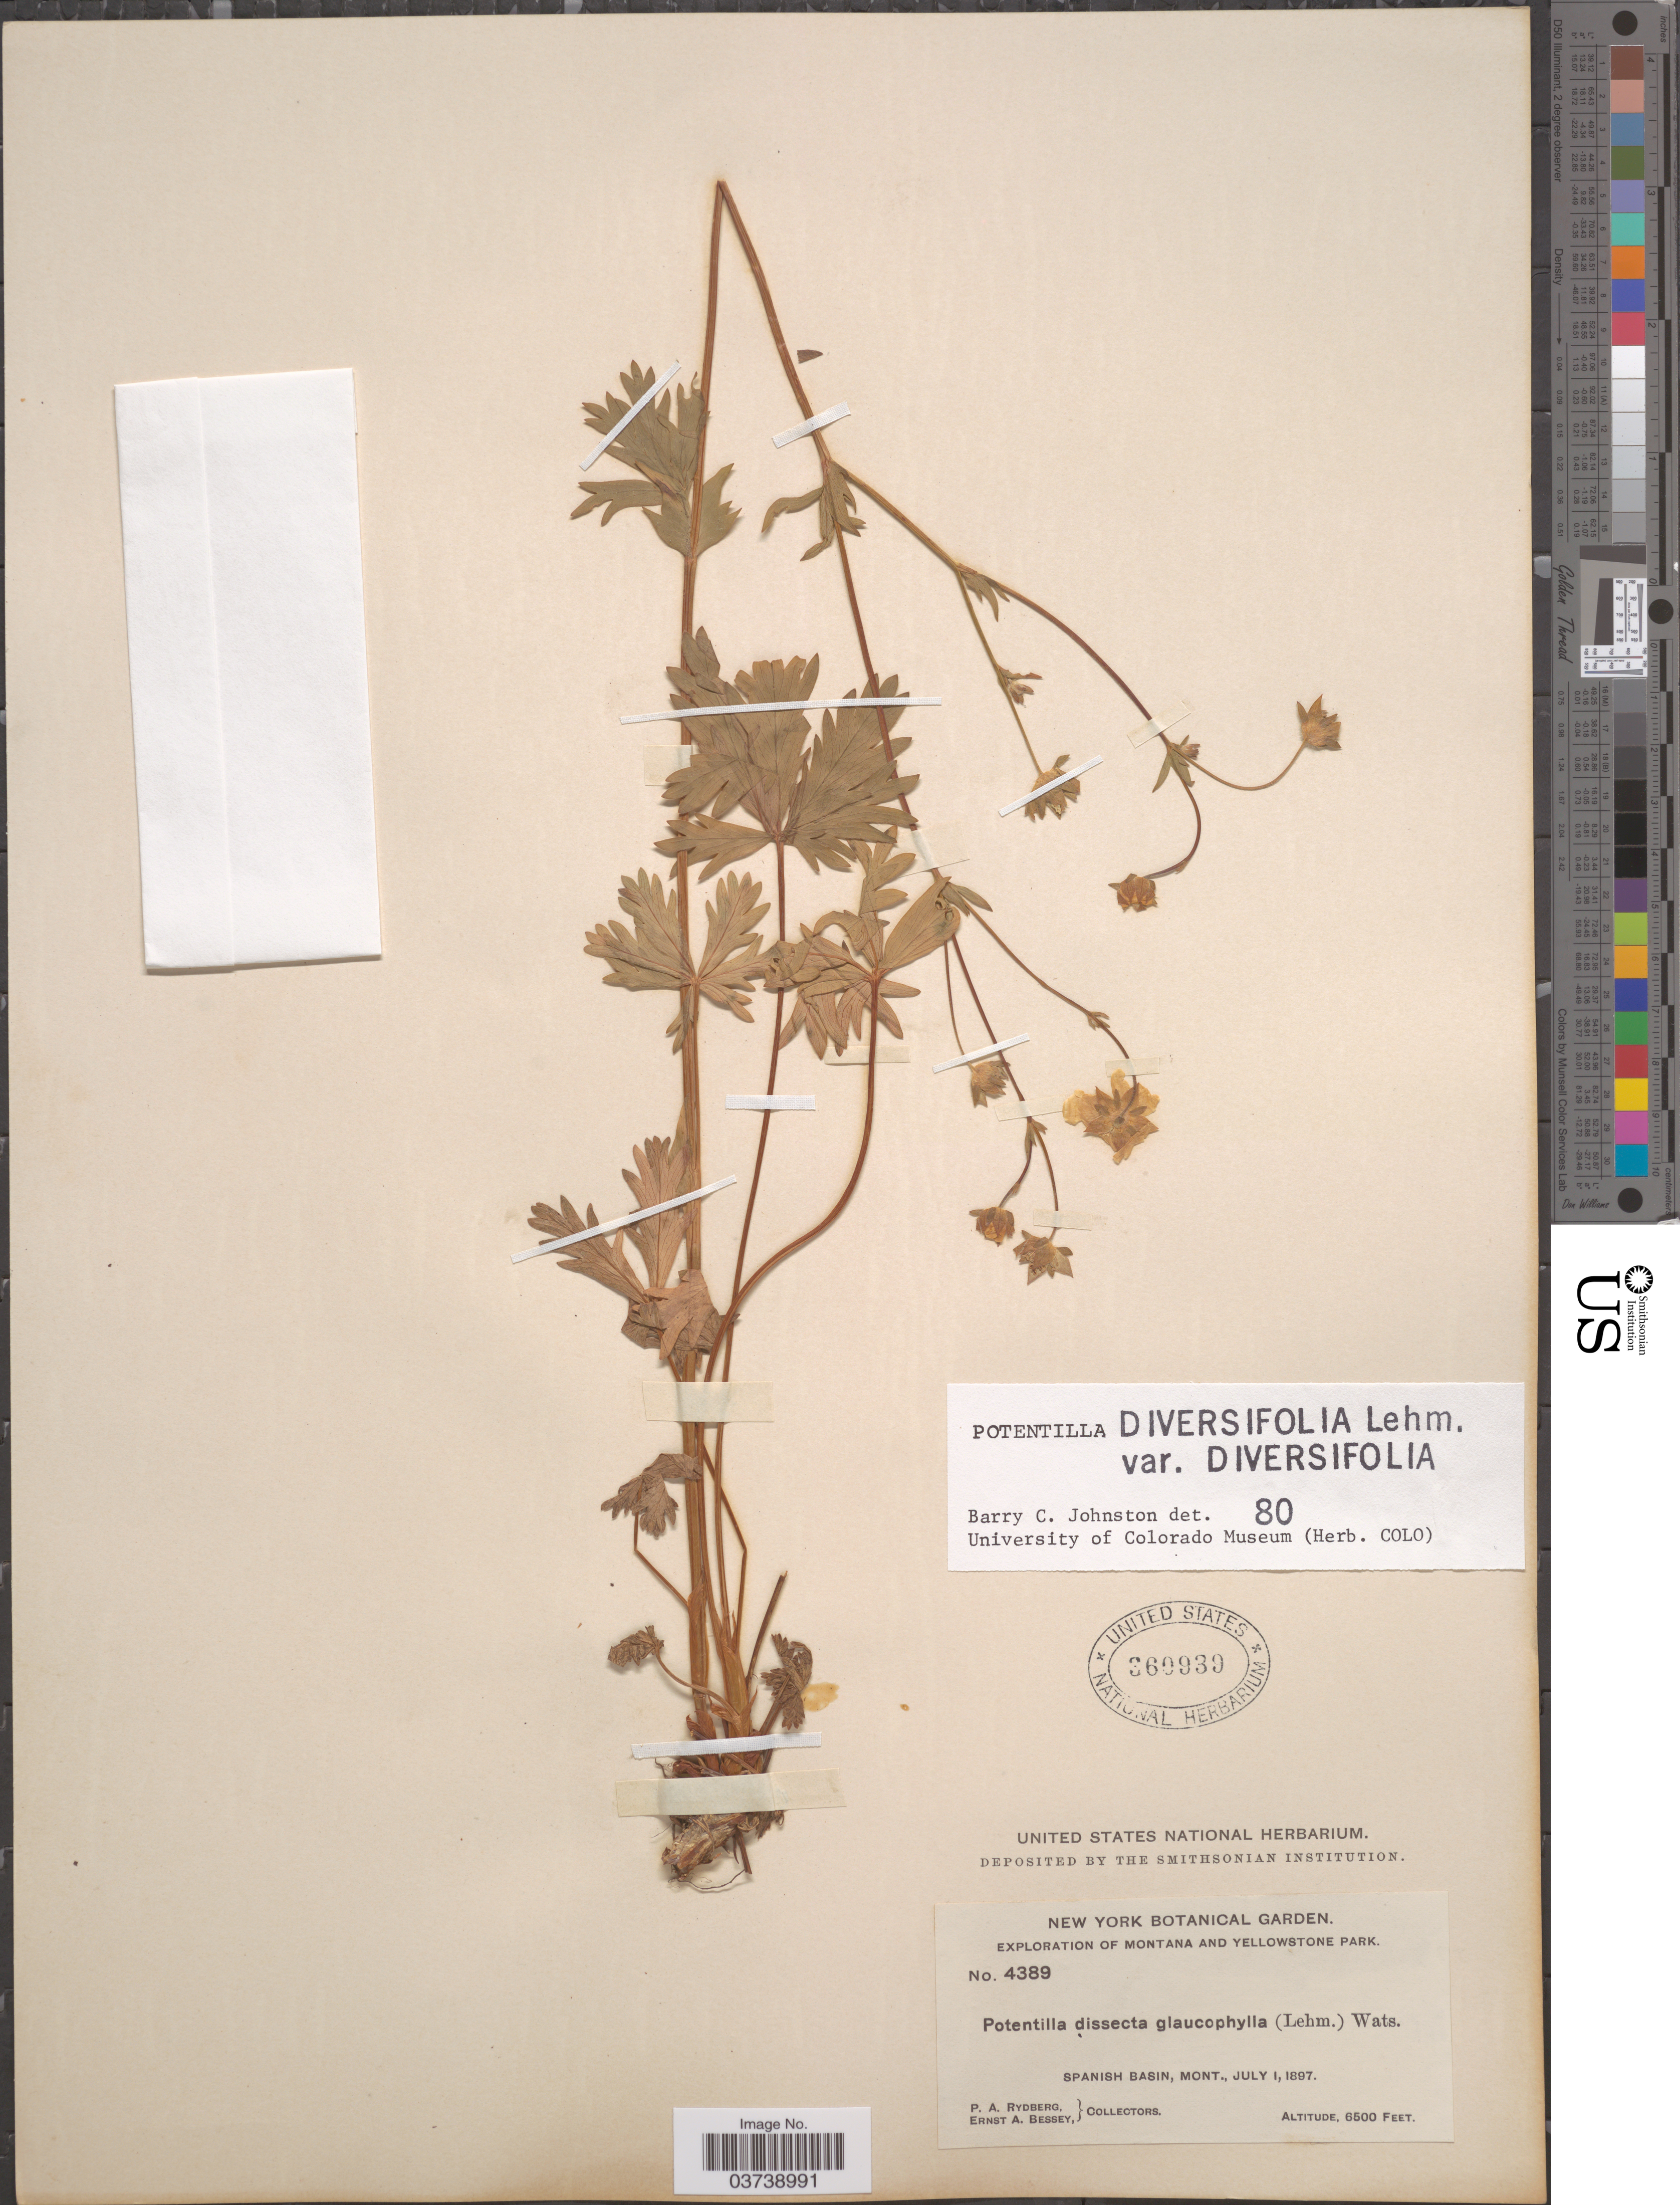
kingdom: Plantae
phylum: Tracheophyta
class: Magnoliopsida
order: Rosales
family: Rosaceae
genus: Potentilla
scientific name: Potentilla diversifolia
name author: Lehm.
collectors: P. A. Rydberg & E. A. Bessey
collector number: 4389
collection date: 1897-07-01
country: United States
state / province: Montana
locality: Yellowstone Park. Spanish Basin.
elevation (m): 1981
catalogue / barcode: US 360939